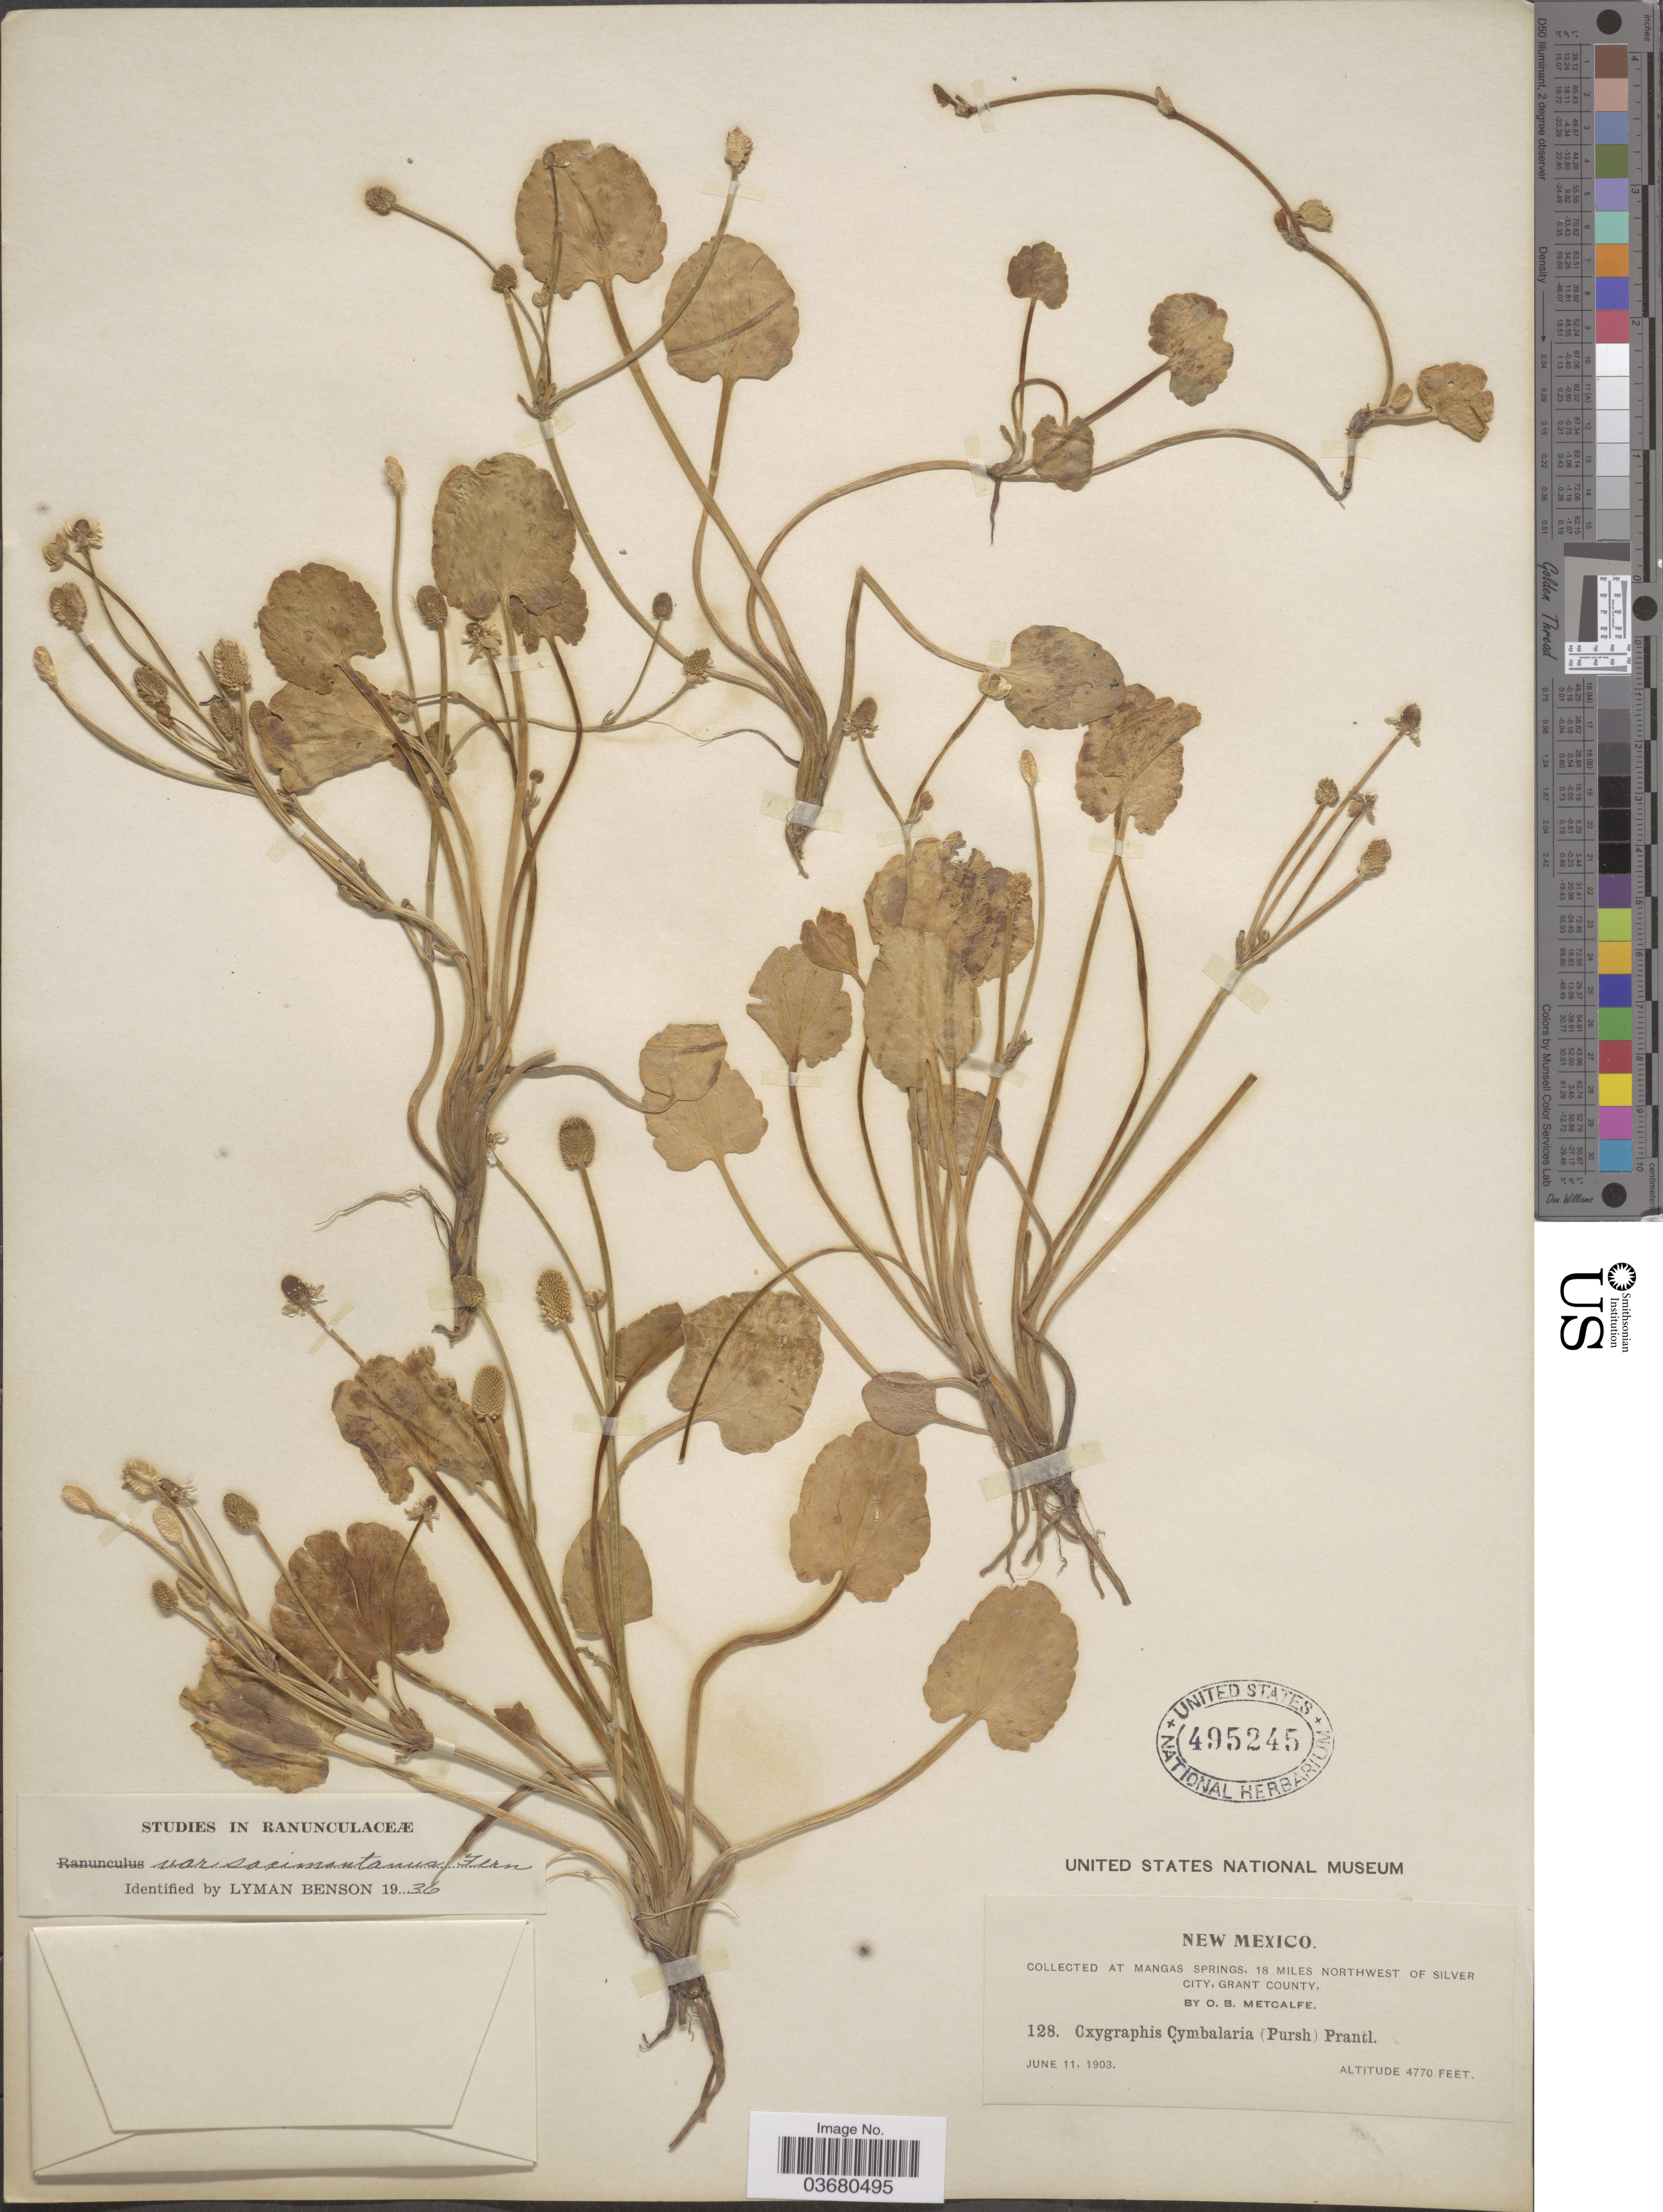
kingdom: Plantae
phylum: Tracheophyta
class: Magnoliopsida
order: Ranunculales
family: Ranunculaceae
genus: Halerpestes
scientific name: Halerpestes cymbalaria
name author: (Pursh) Greene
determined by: Strong, M. T., (US), Smithsonian Institution - National Museum of Natural History (UNITED STATES)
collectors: O. B. Metcalfe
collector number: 128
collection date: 1903-06-11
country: United States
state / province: New Mexico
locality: At Mangas Springs, 18 miles Northwest of Silver City, Grant County.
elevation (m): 1454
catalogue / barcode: US 495245